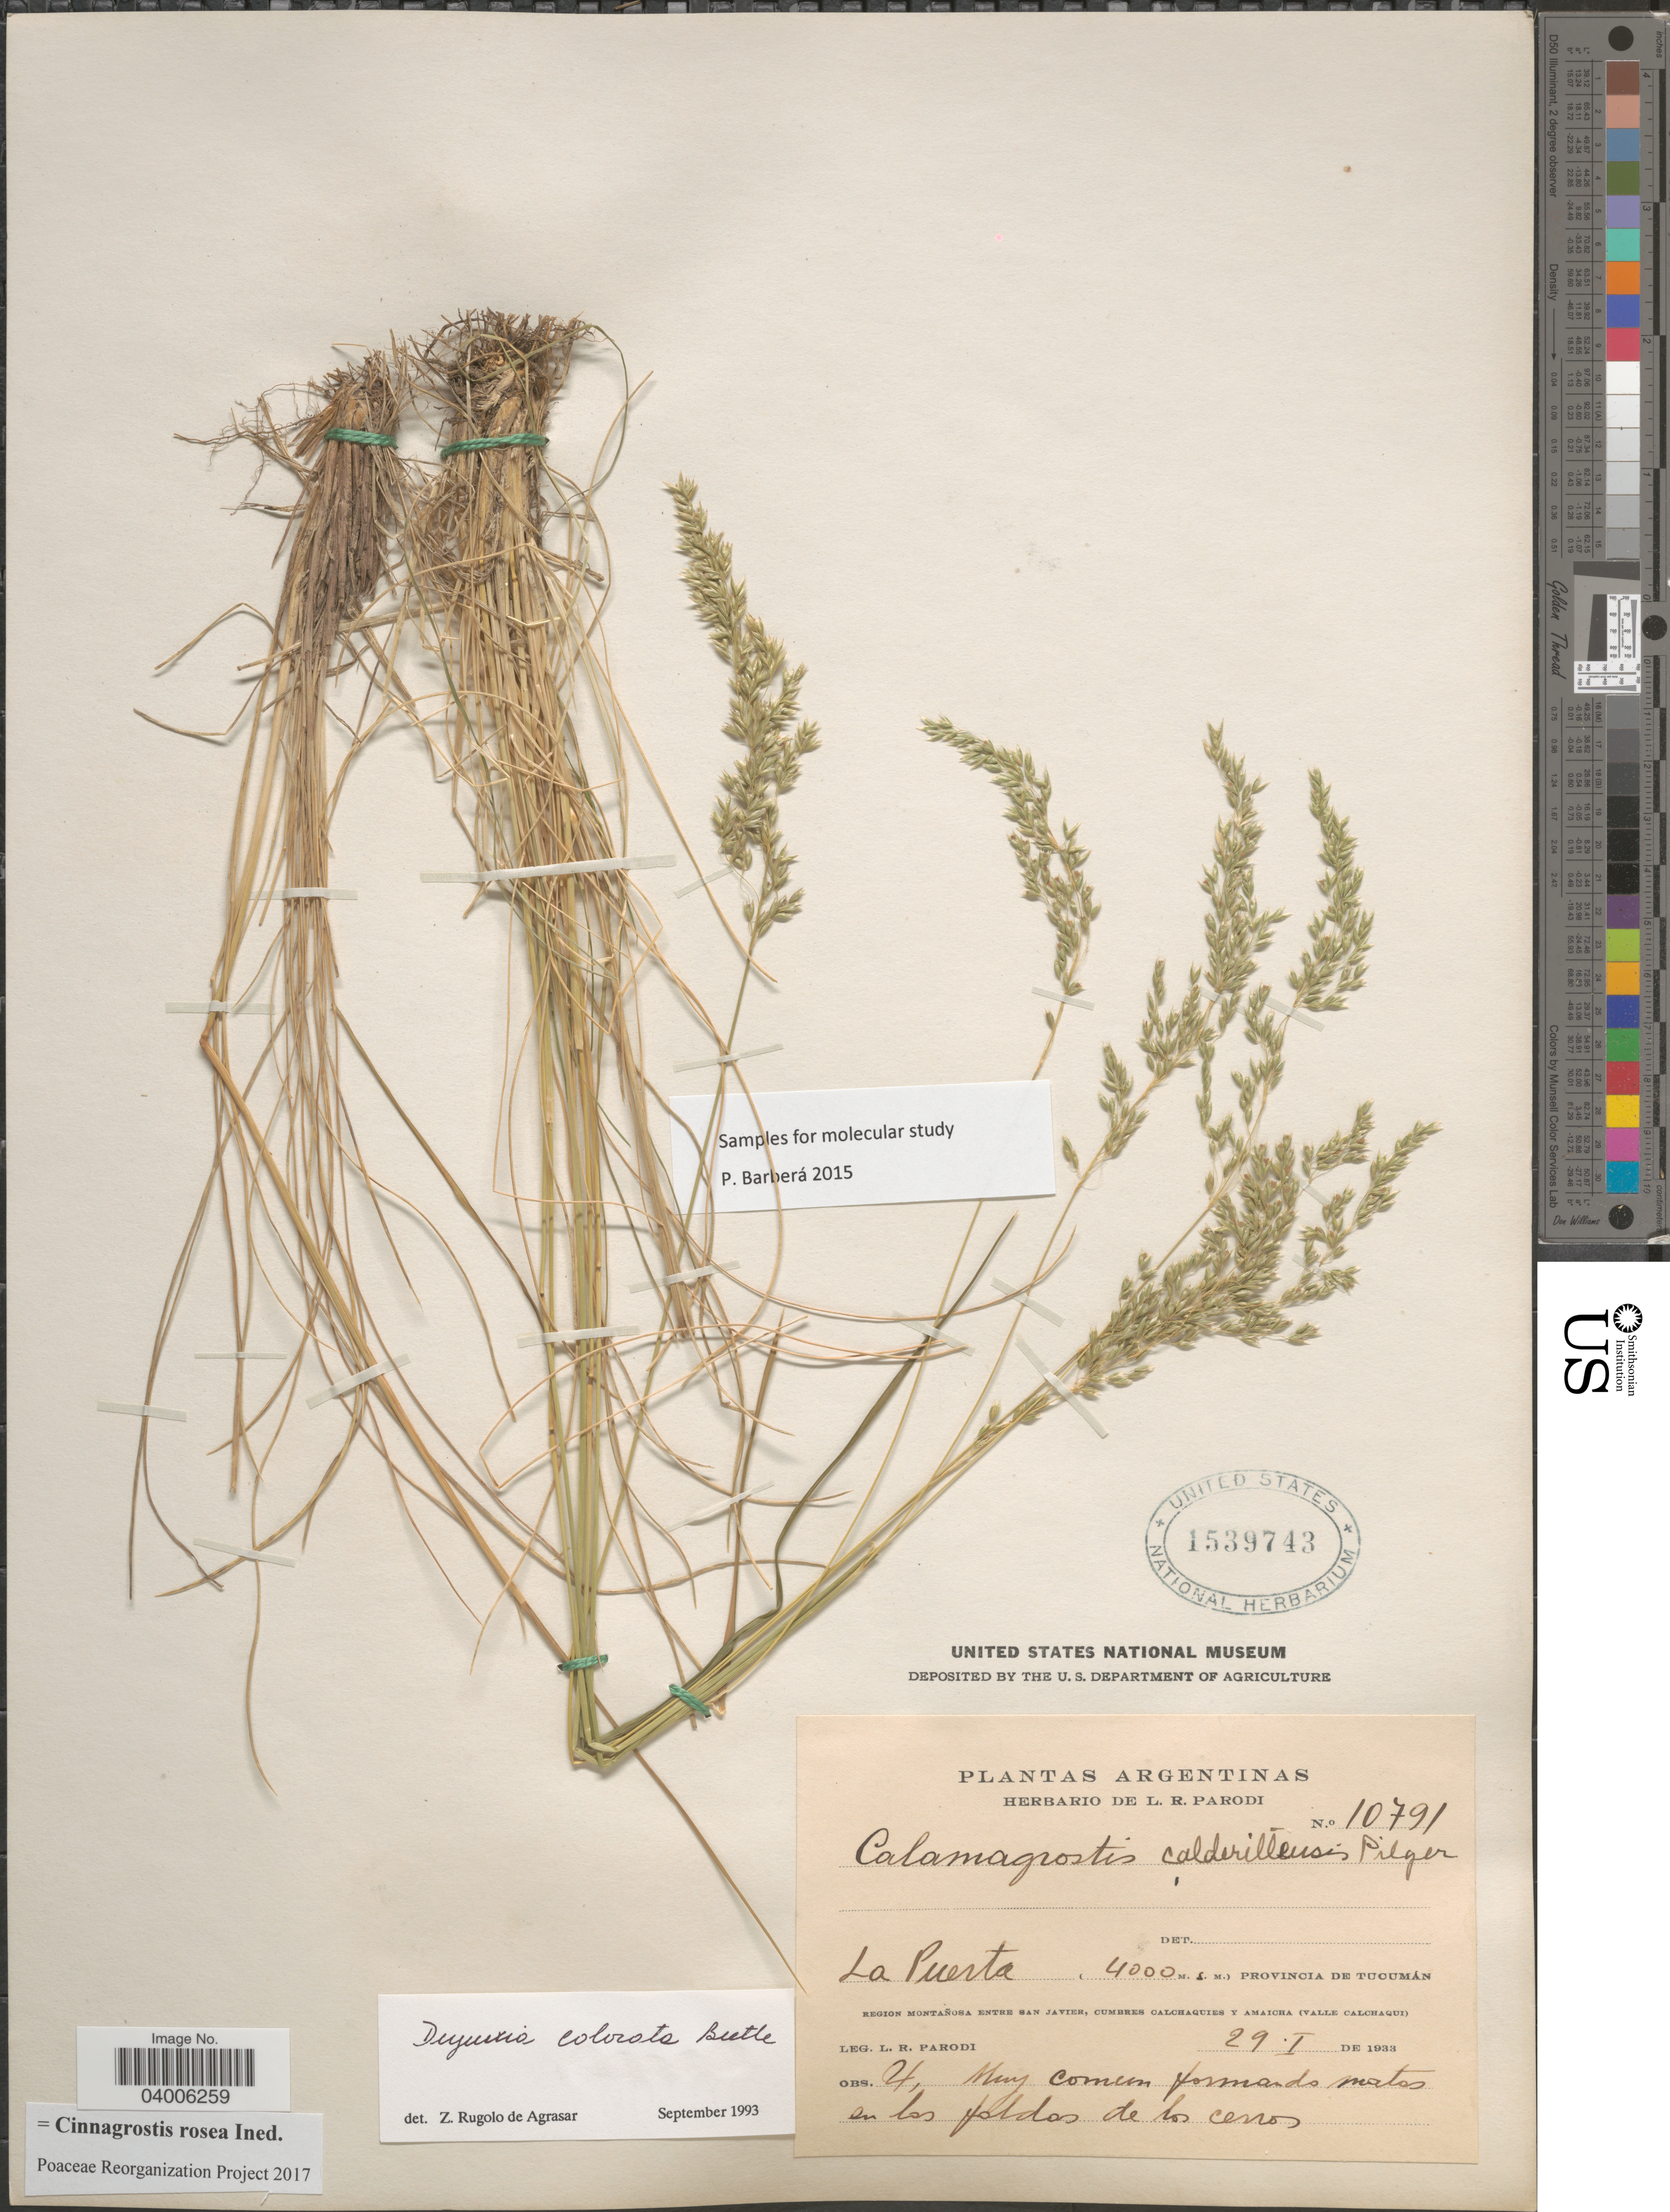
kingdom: Plantae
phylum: Tracheophyta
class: Liliopsida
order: Poales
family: Poaceae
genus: Cinnagrostis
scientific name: Cinnagrostis rosea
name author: (Griseb.) P.M. Peterson et al.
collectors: L. R. Parodi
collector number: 10791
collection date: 1933-01-29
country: Argentina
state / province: Tucuman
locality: La Puerta. Region Montañosa entre San Javier, cumbres Calchaquies y Amaicha (Valle Calchaqui).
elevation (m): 4000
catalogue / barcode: US 1539743